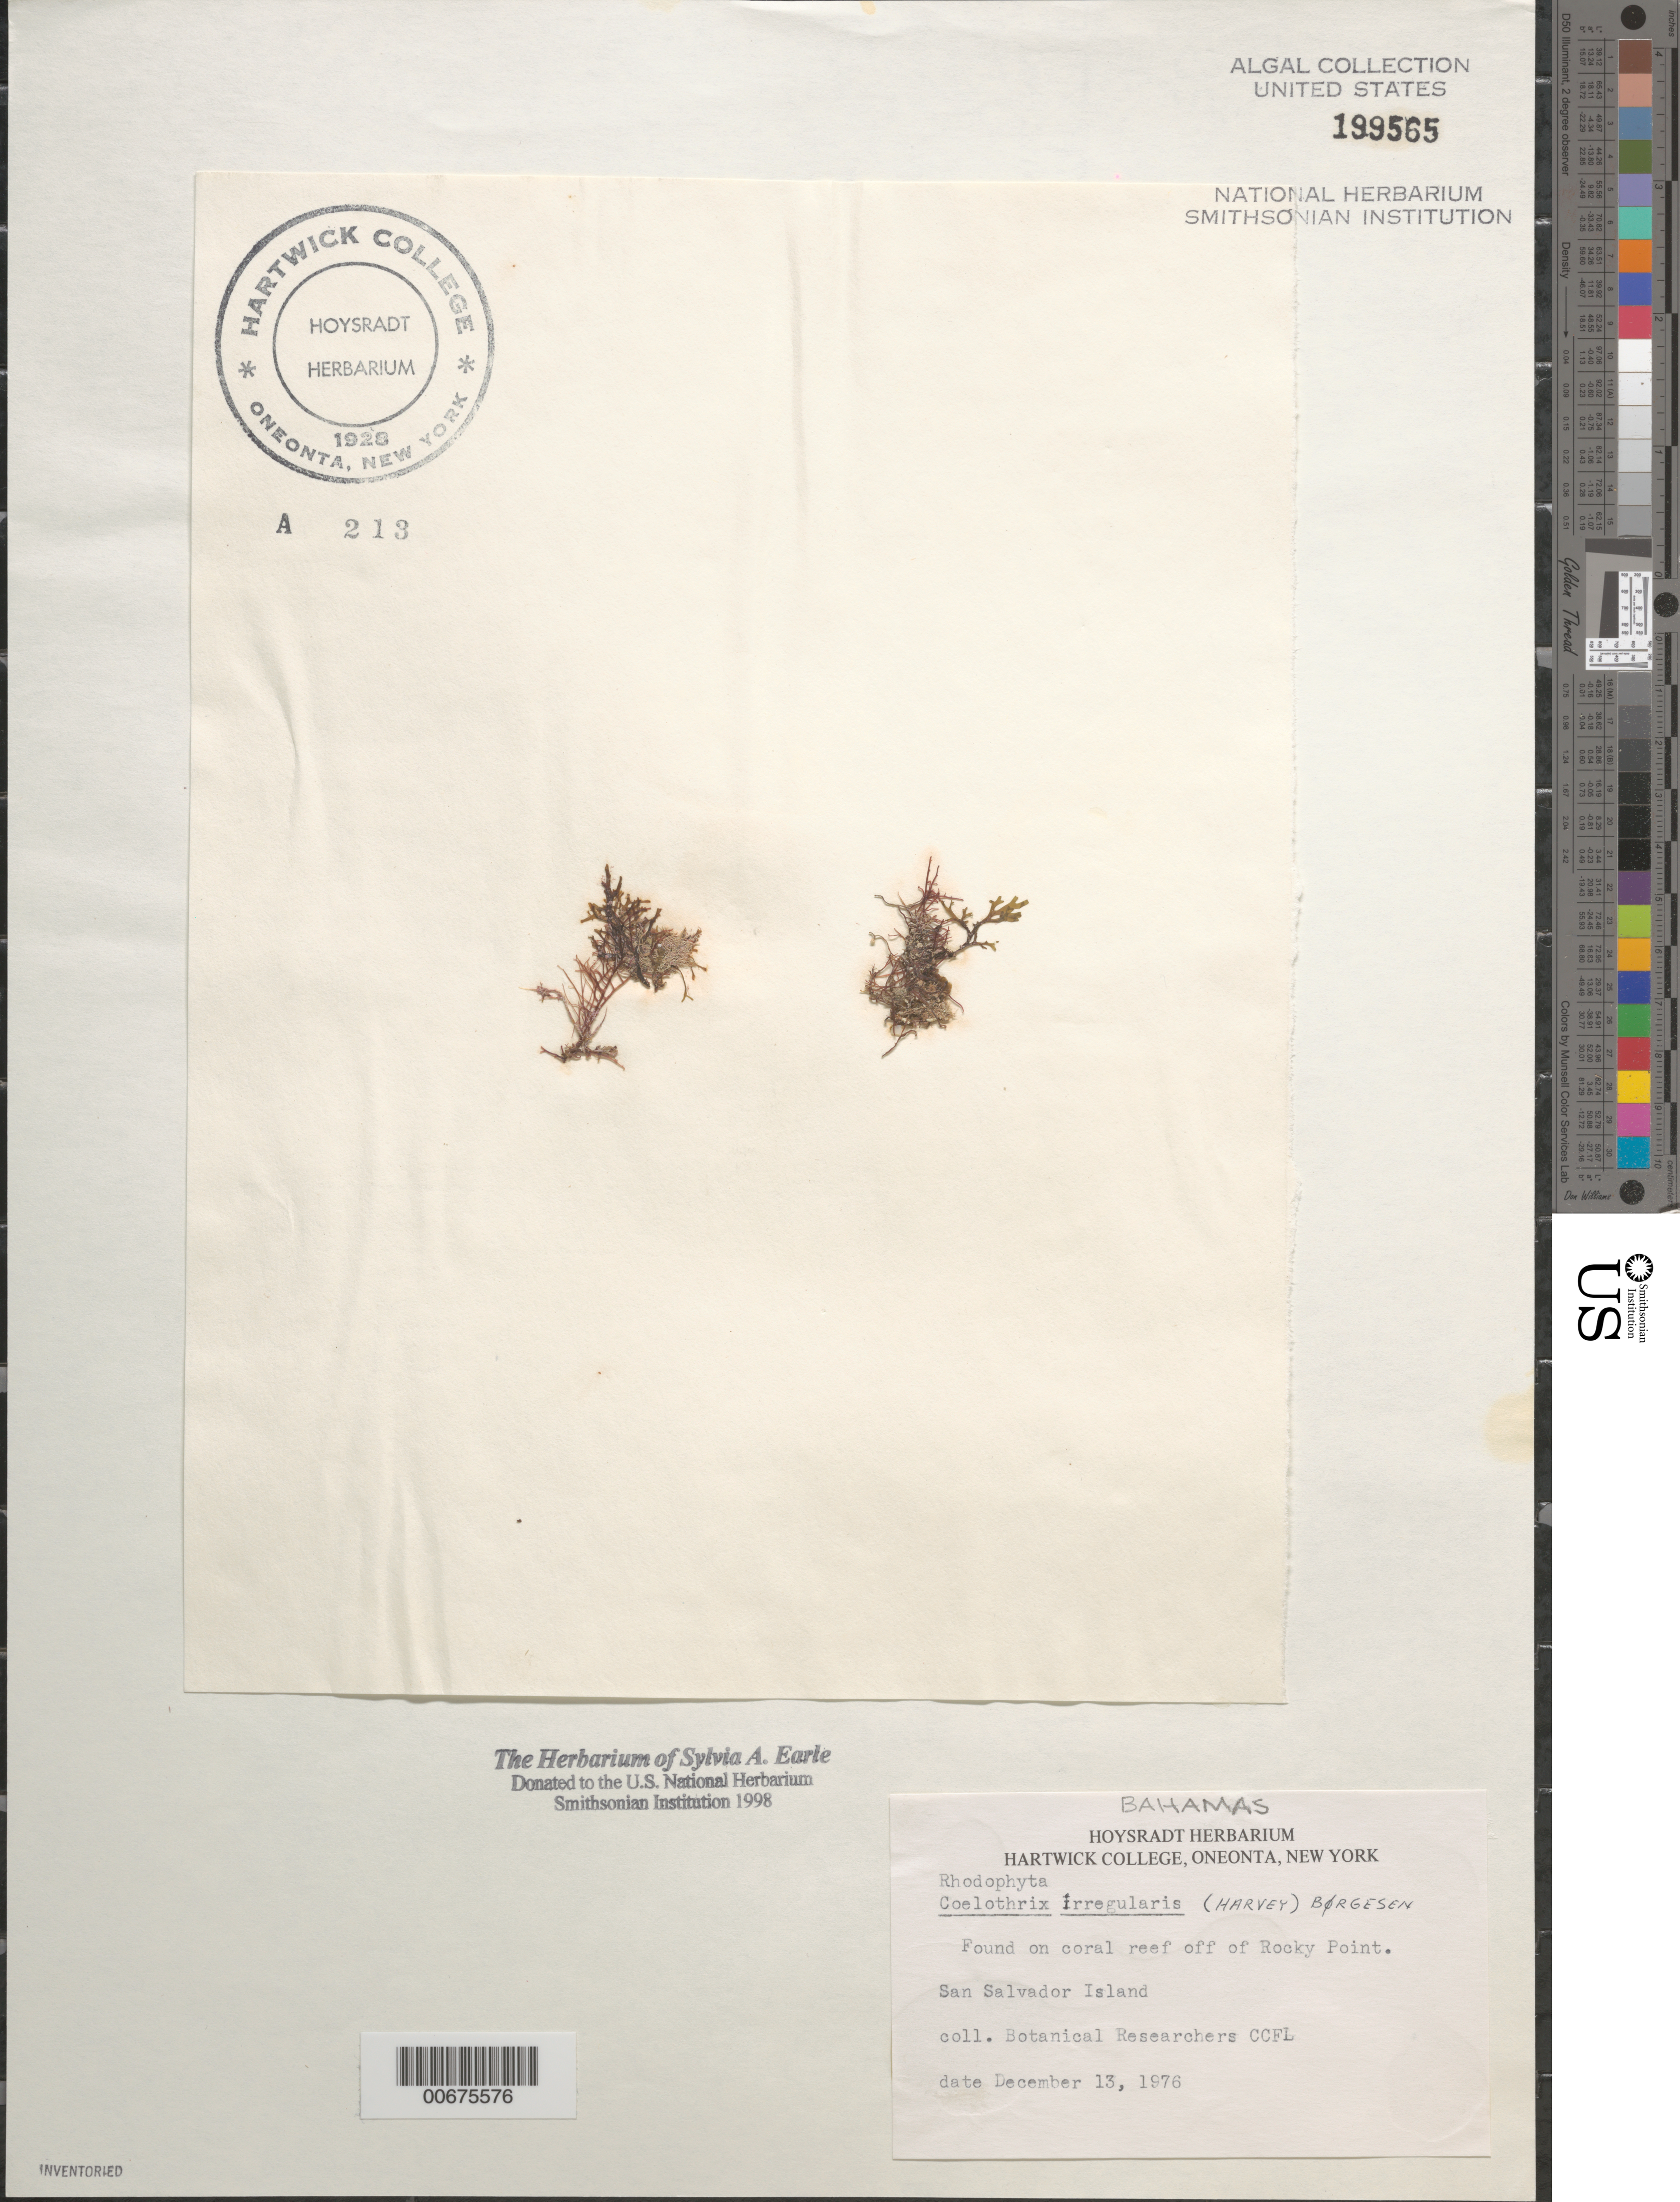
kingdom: Plantae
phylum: Rhodophyta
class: Florideophyceae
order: Rhodymeniales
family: Champiaceae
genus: Coelothrix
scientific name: Coelothrix irregularis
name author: (Harv.) Børgesen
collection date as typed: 13 Dec 1976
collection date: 1976-12-13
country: Bahamas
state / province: San Salvador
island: San Salvador Island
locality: Off Rocky Point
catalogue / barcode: US 199565